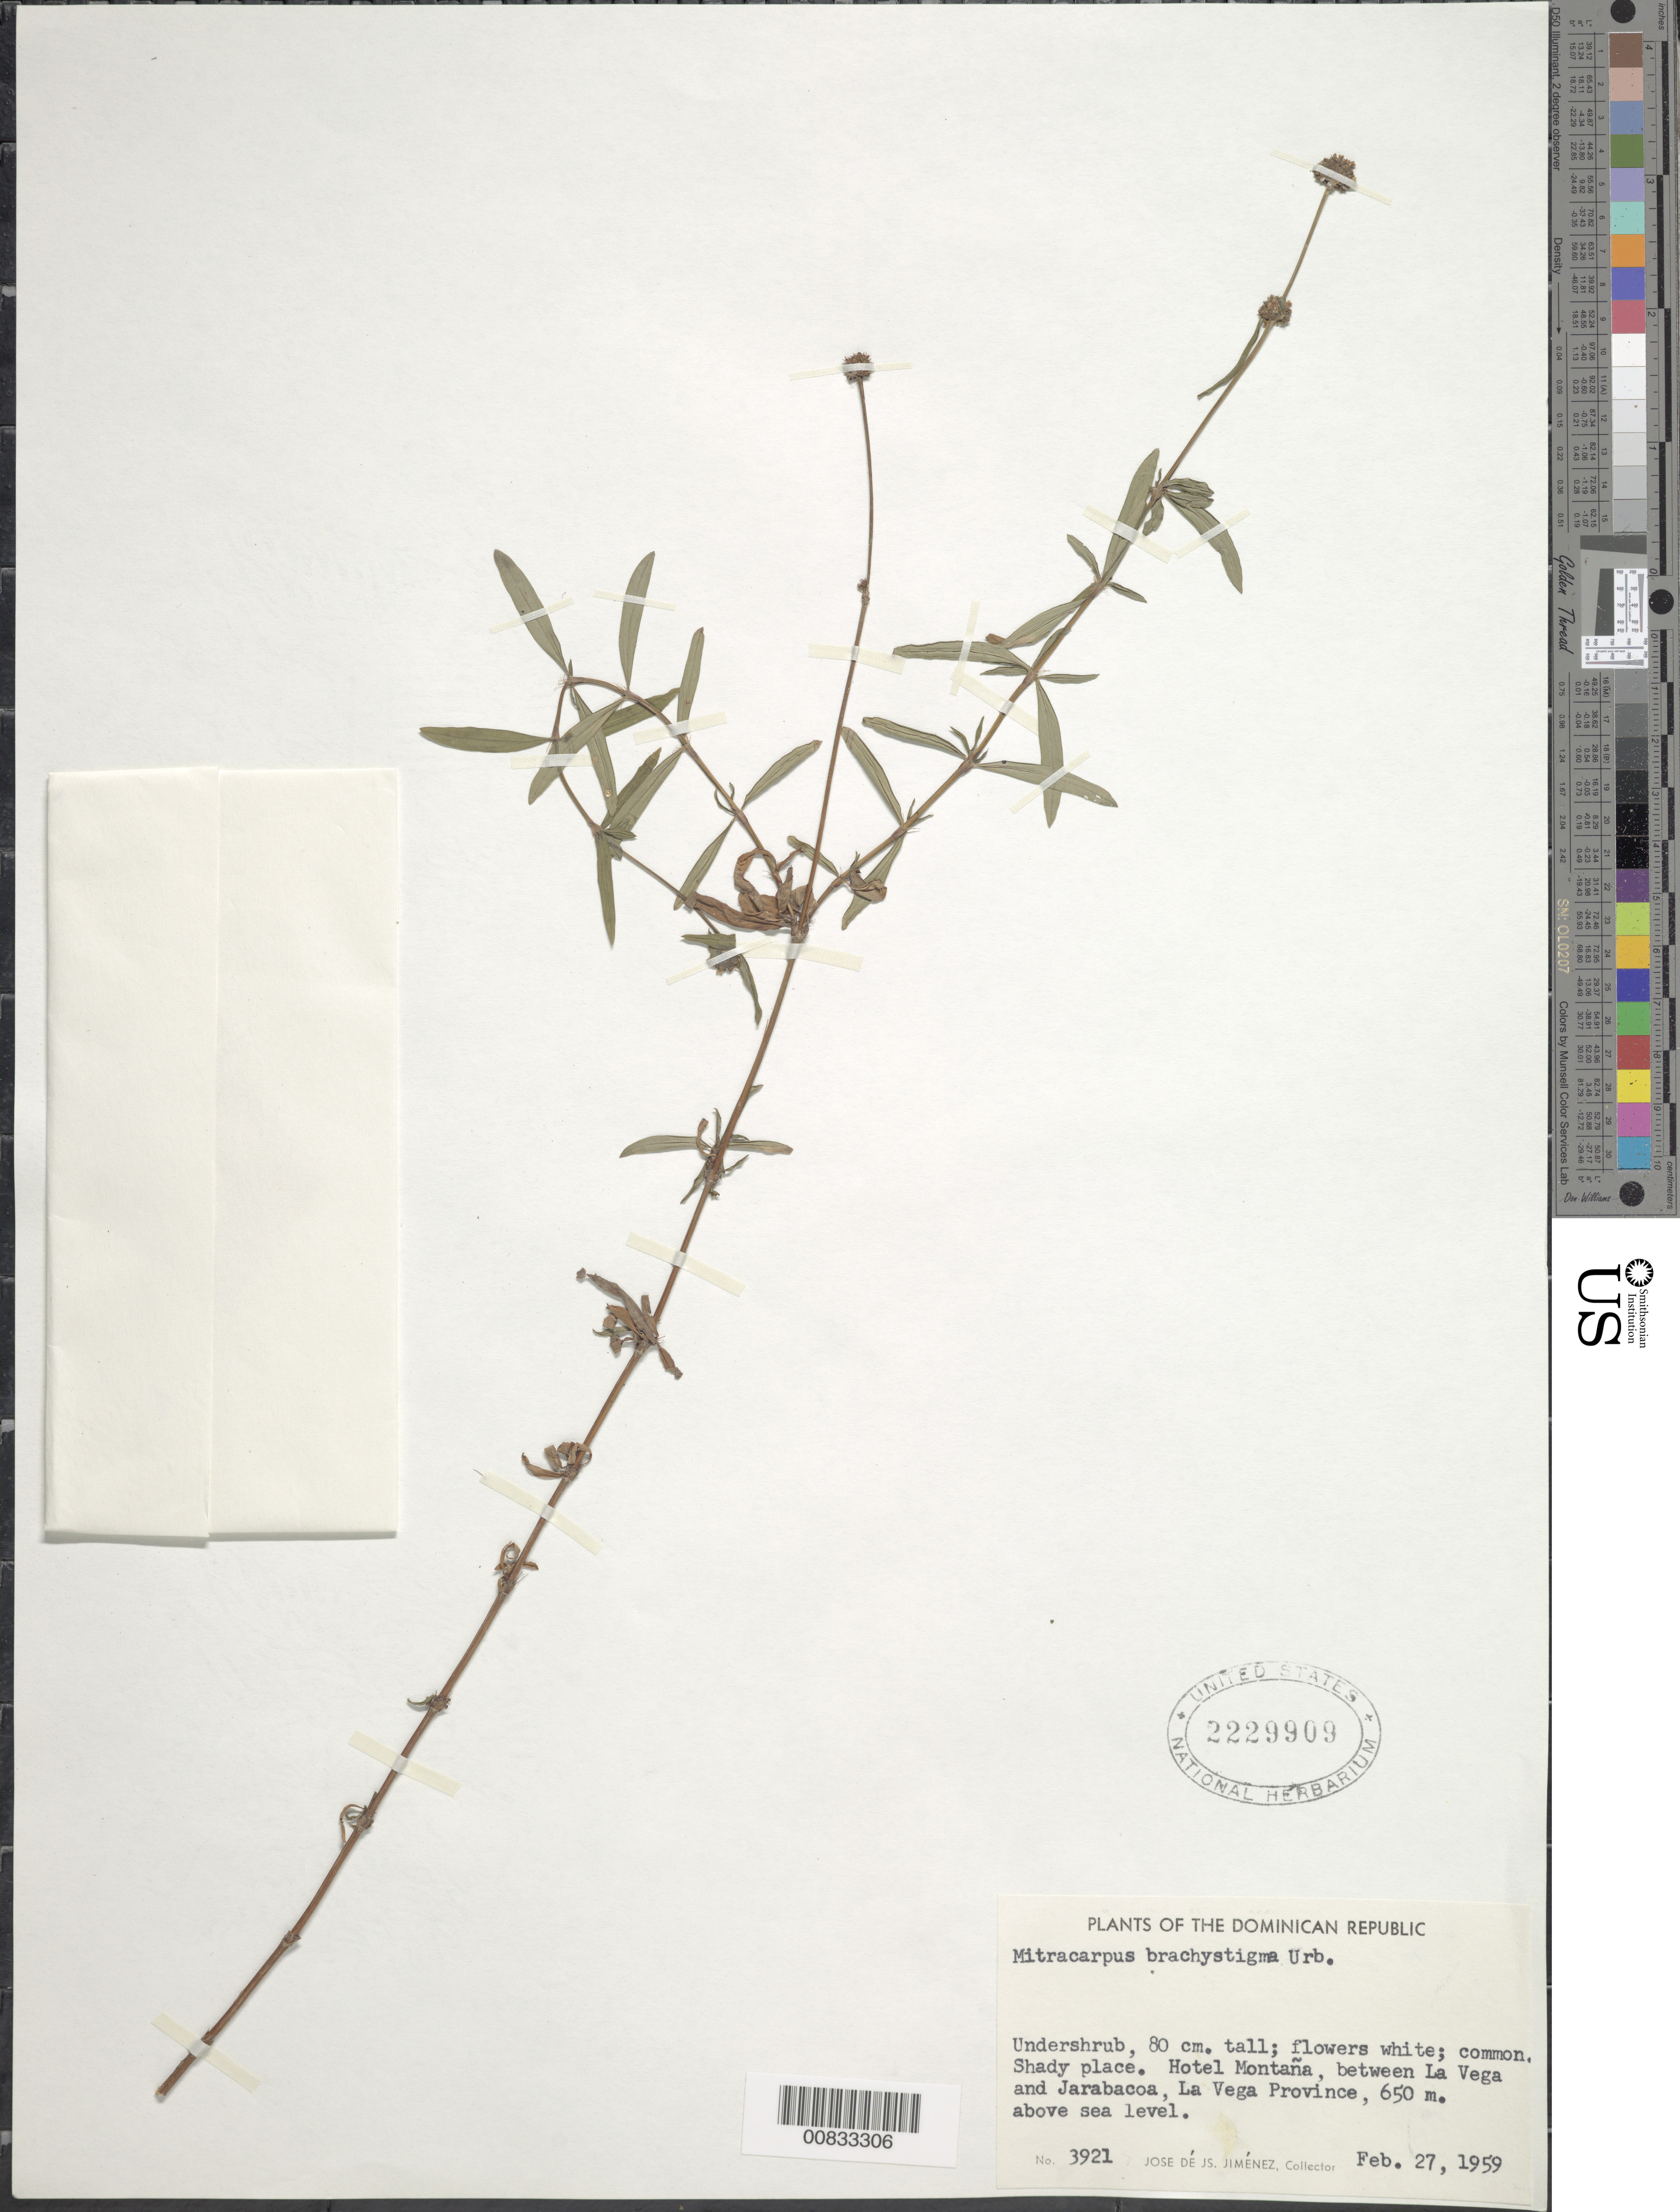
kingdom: Plantae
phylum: Tracheophyta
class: Magnoliopsida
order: Gentianales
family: Rubiaceae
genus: Mitracarpus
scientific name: Mitracarpus brachystigma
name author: Urb.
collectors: J. J. Jiménez Almonte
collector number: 3921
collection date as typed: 27 Feb 1959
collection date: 1959-02-27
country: Dominican Republic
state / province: La Vega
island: Hispaniola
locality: Hotel Montaña, between La Vega and Jarabacoa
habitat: Shady place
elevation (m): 650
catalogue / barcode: US 2229909